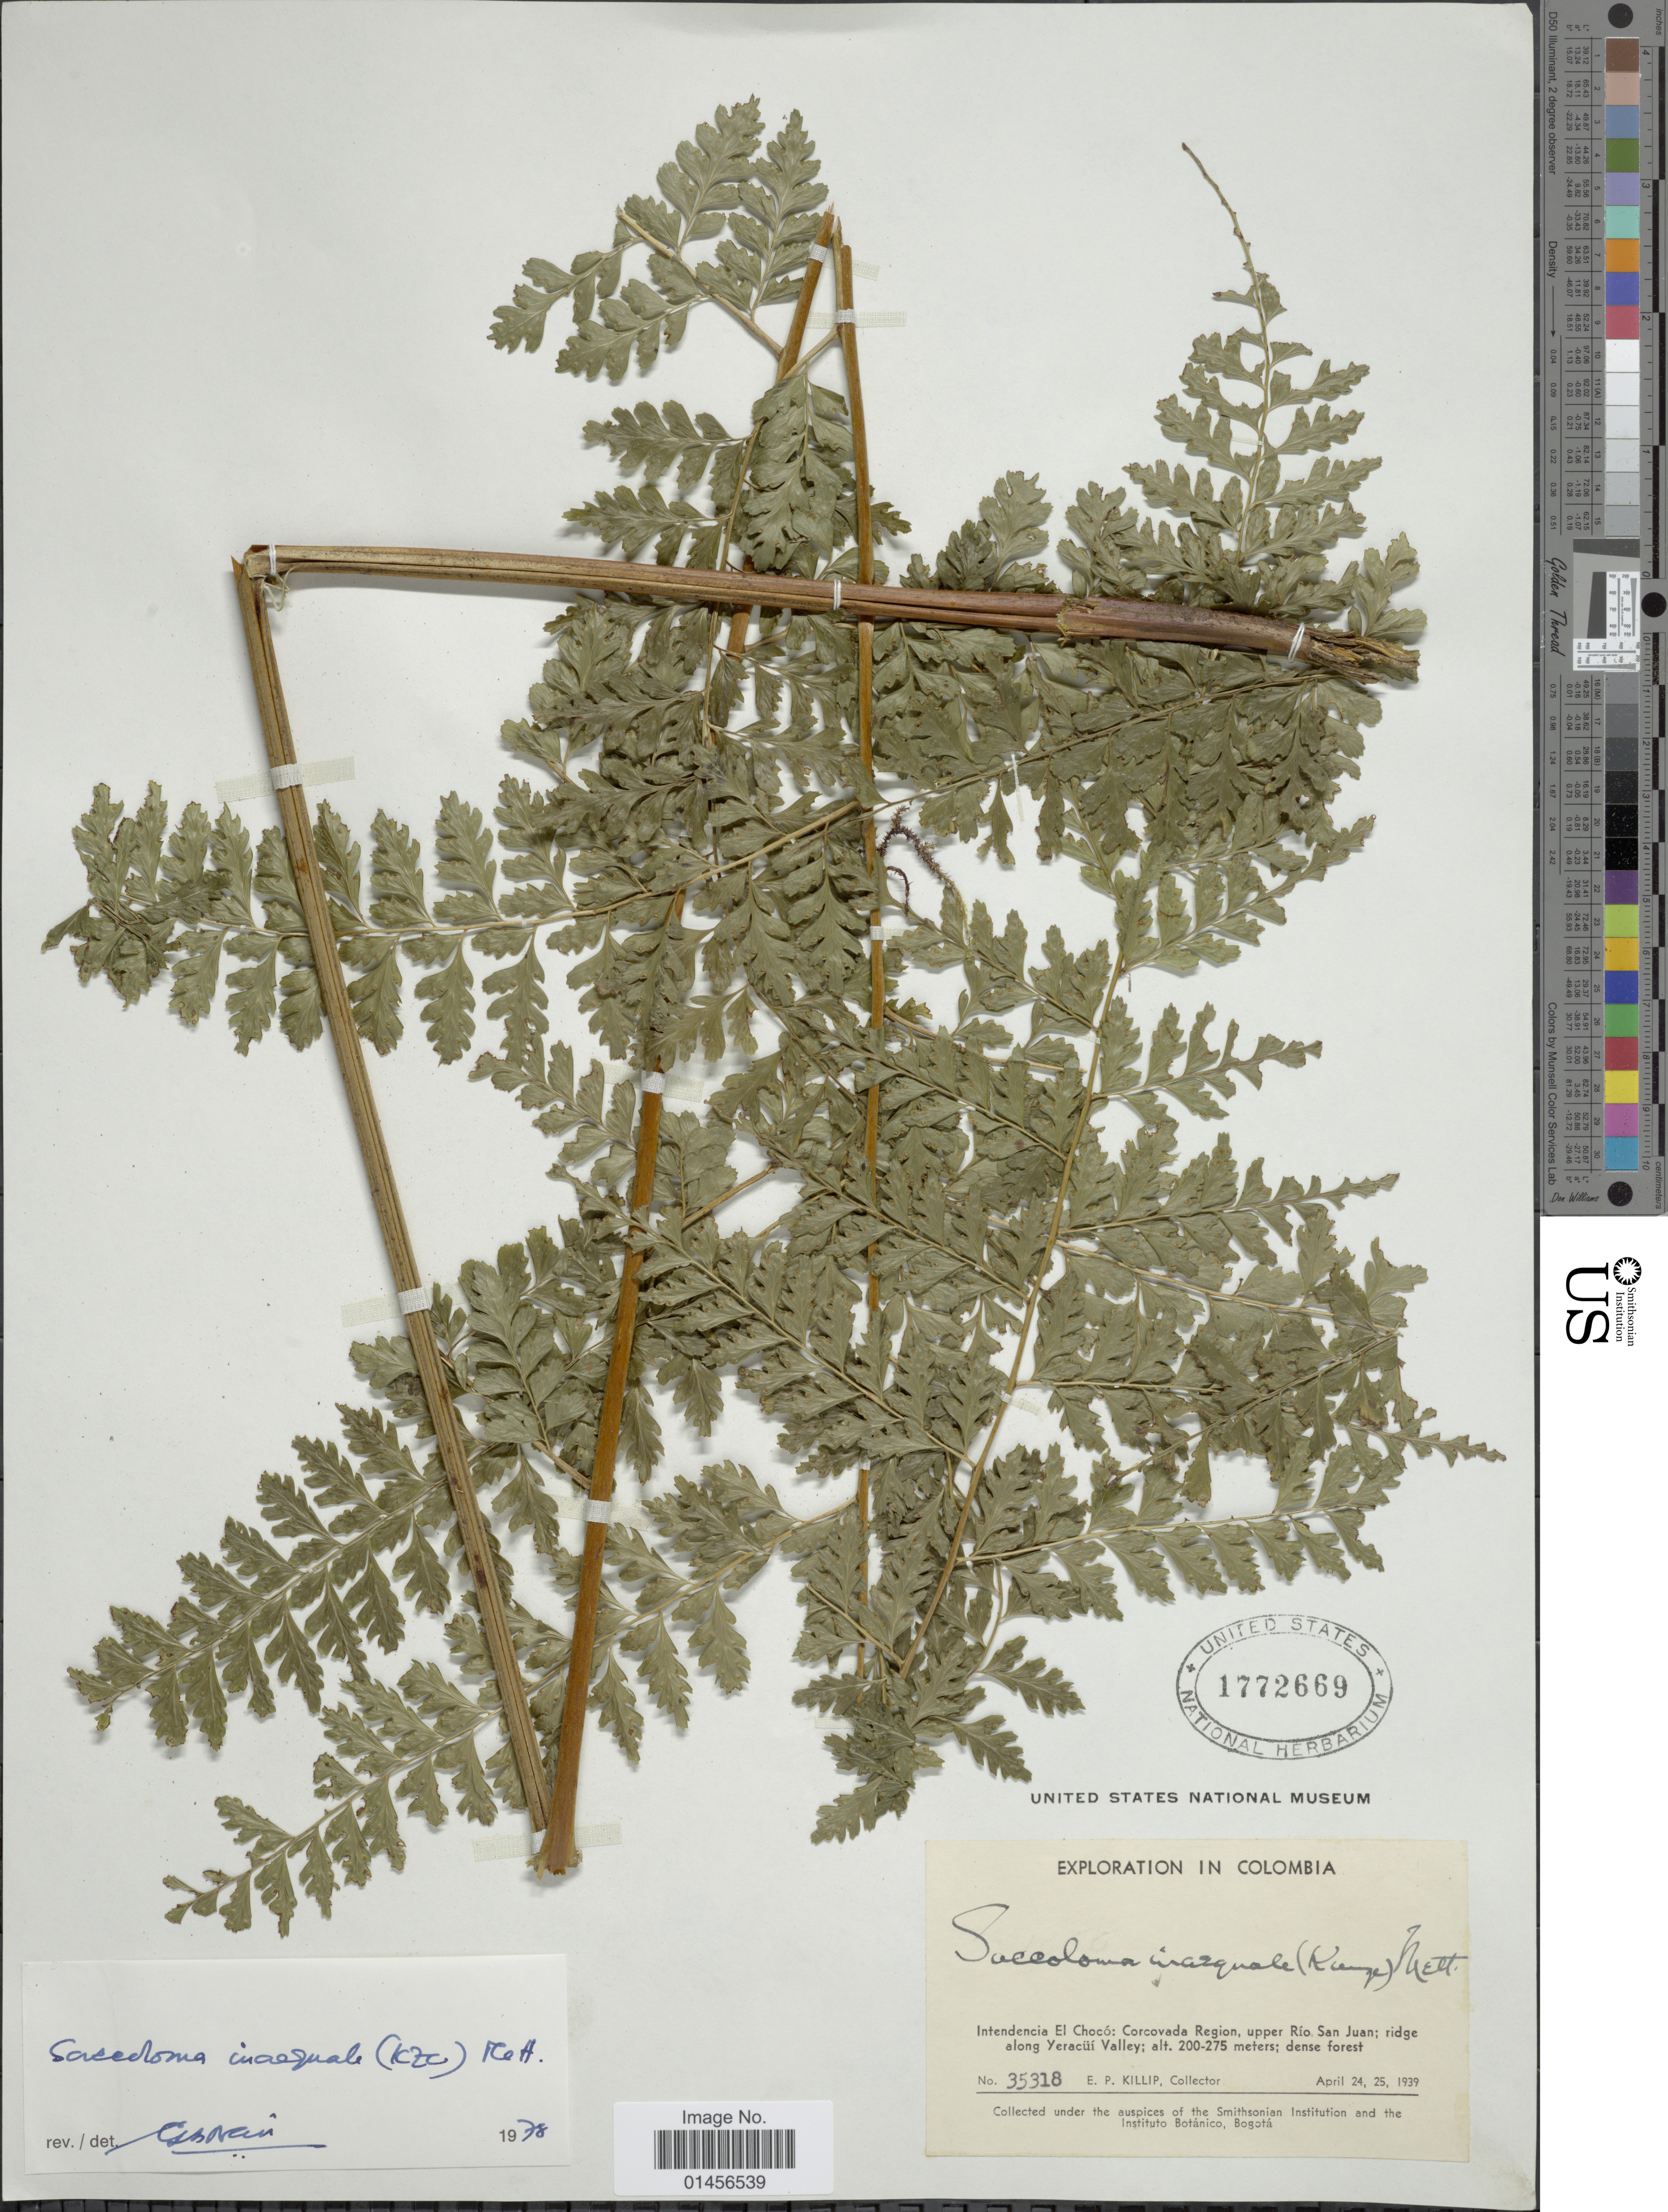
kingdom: Plantae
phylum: Tracheophyta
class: Polypodiopsida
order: Polypodiales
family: Saccolomataceae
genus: Saccoloma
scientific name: Saccoloma inaequale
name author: (Kunze) Mett.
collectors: E. P. Killip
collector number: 35318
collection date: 1939-04-24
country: Colombia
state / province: Chocó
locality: Corcovada Region, upper Río San Juan: ridge along Yeracüi Valley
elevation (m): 200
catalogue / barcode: US 1772669